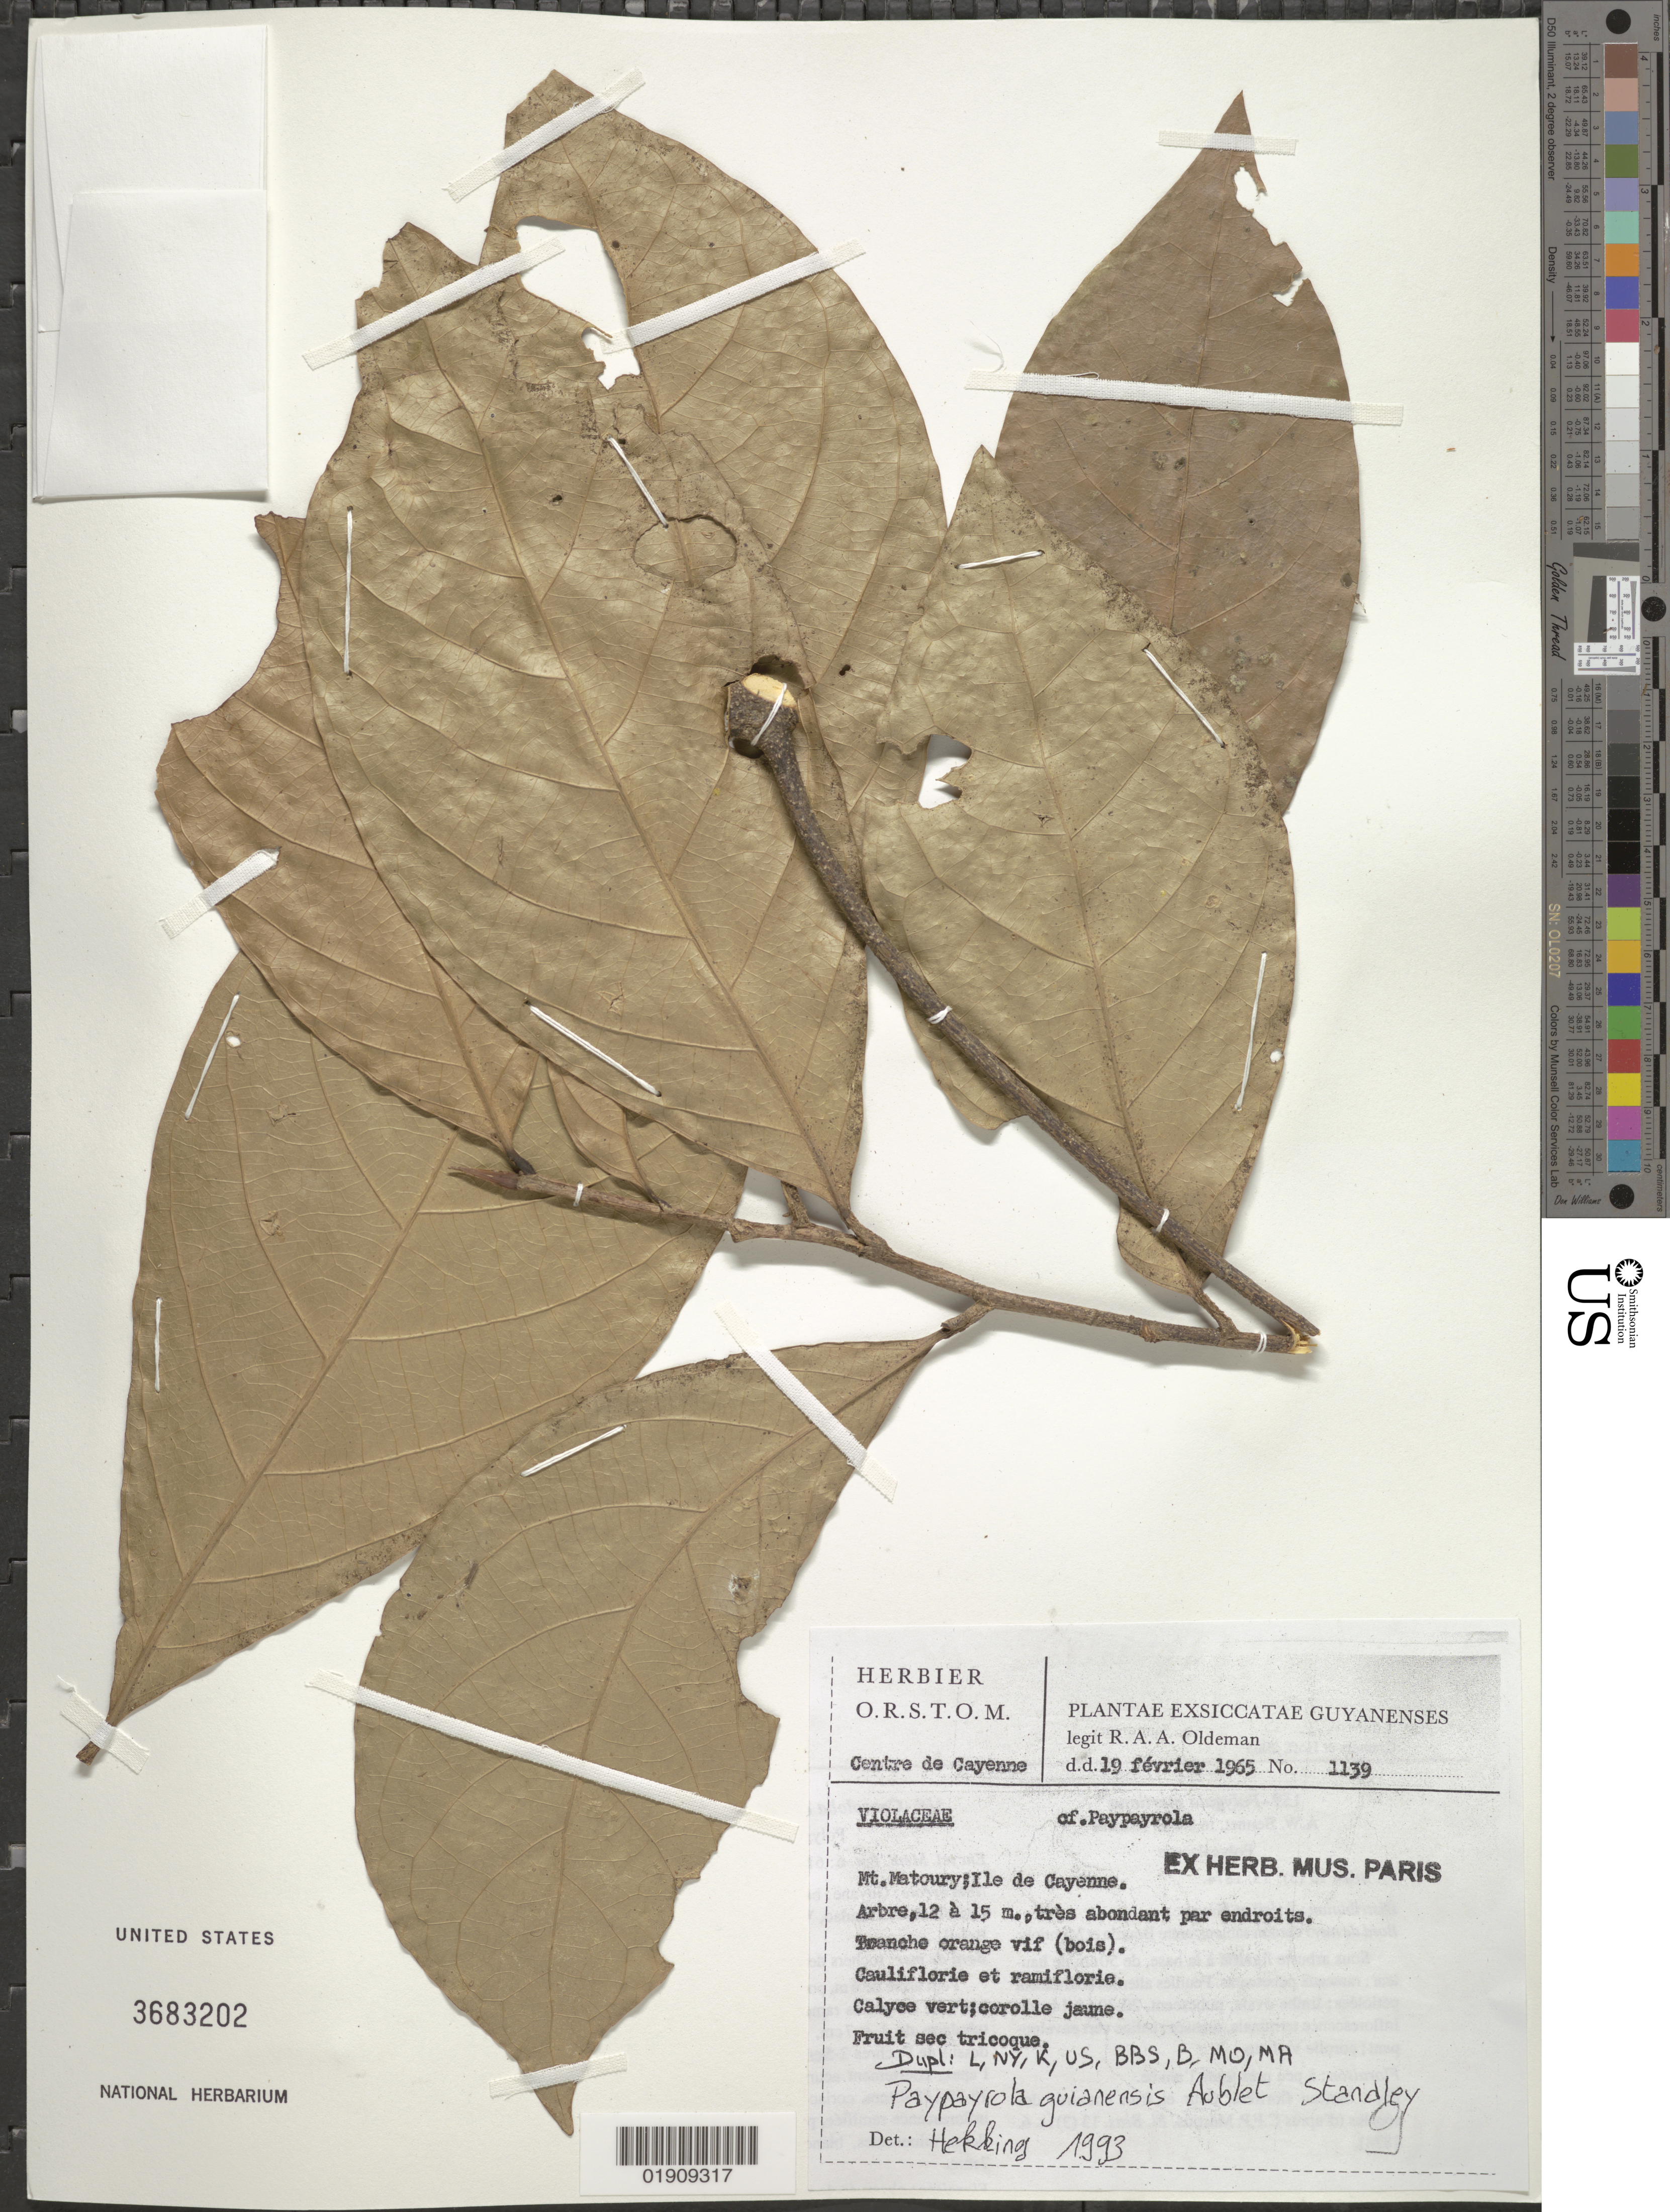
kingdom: Plantae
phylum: Tracheophyta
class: Magnoliopsida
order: Malpighiales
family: Violaceae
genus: Paypayrola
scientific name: Paypayrola guianensis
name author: Aubl.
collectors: R. Oldeman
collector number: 1139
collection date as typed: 19-Feb-65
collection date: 1965-02-19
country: French Guiana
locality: Mont Grand Matoury, Ile de Cayenne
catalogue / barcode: US 3683202